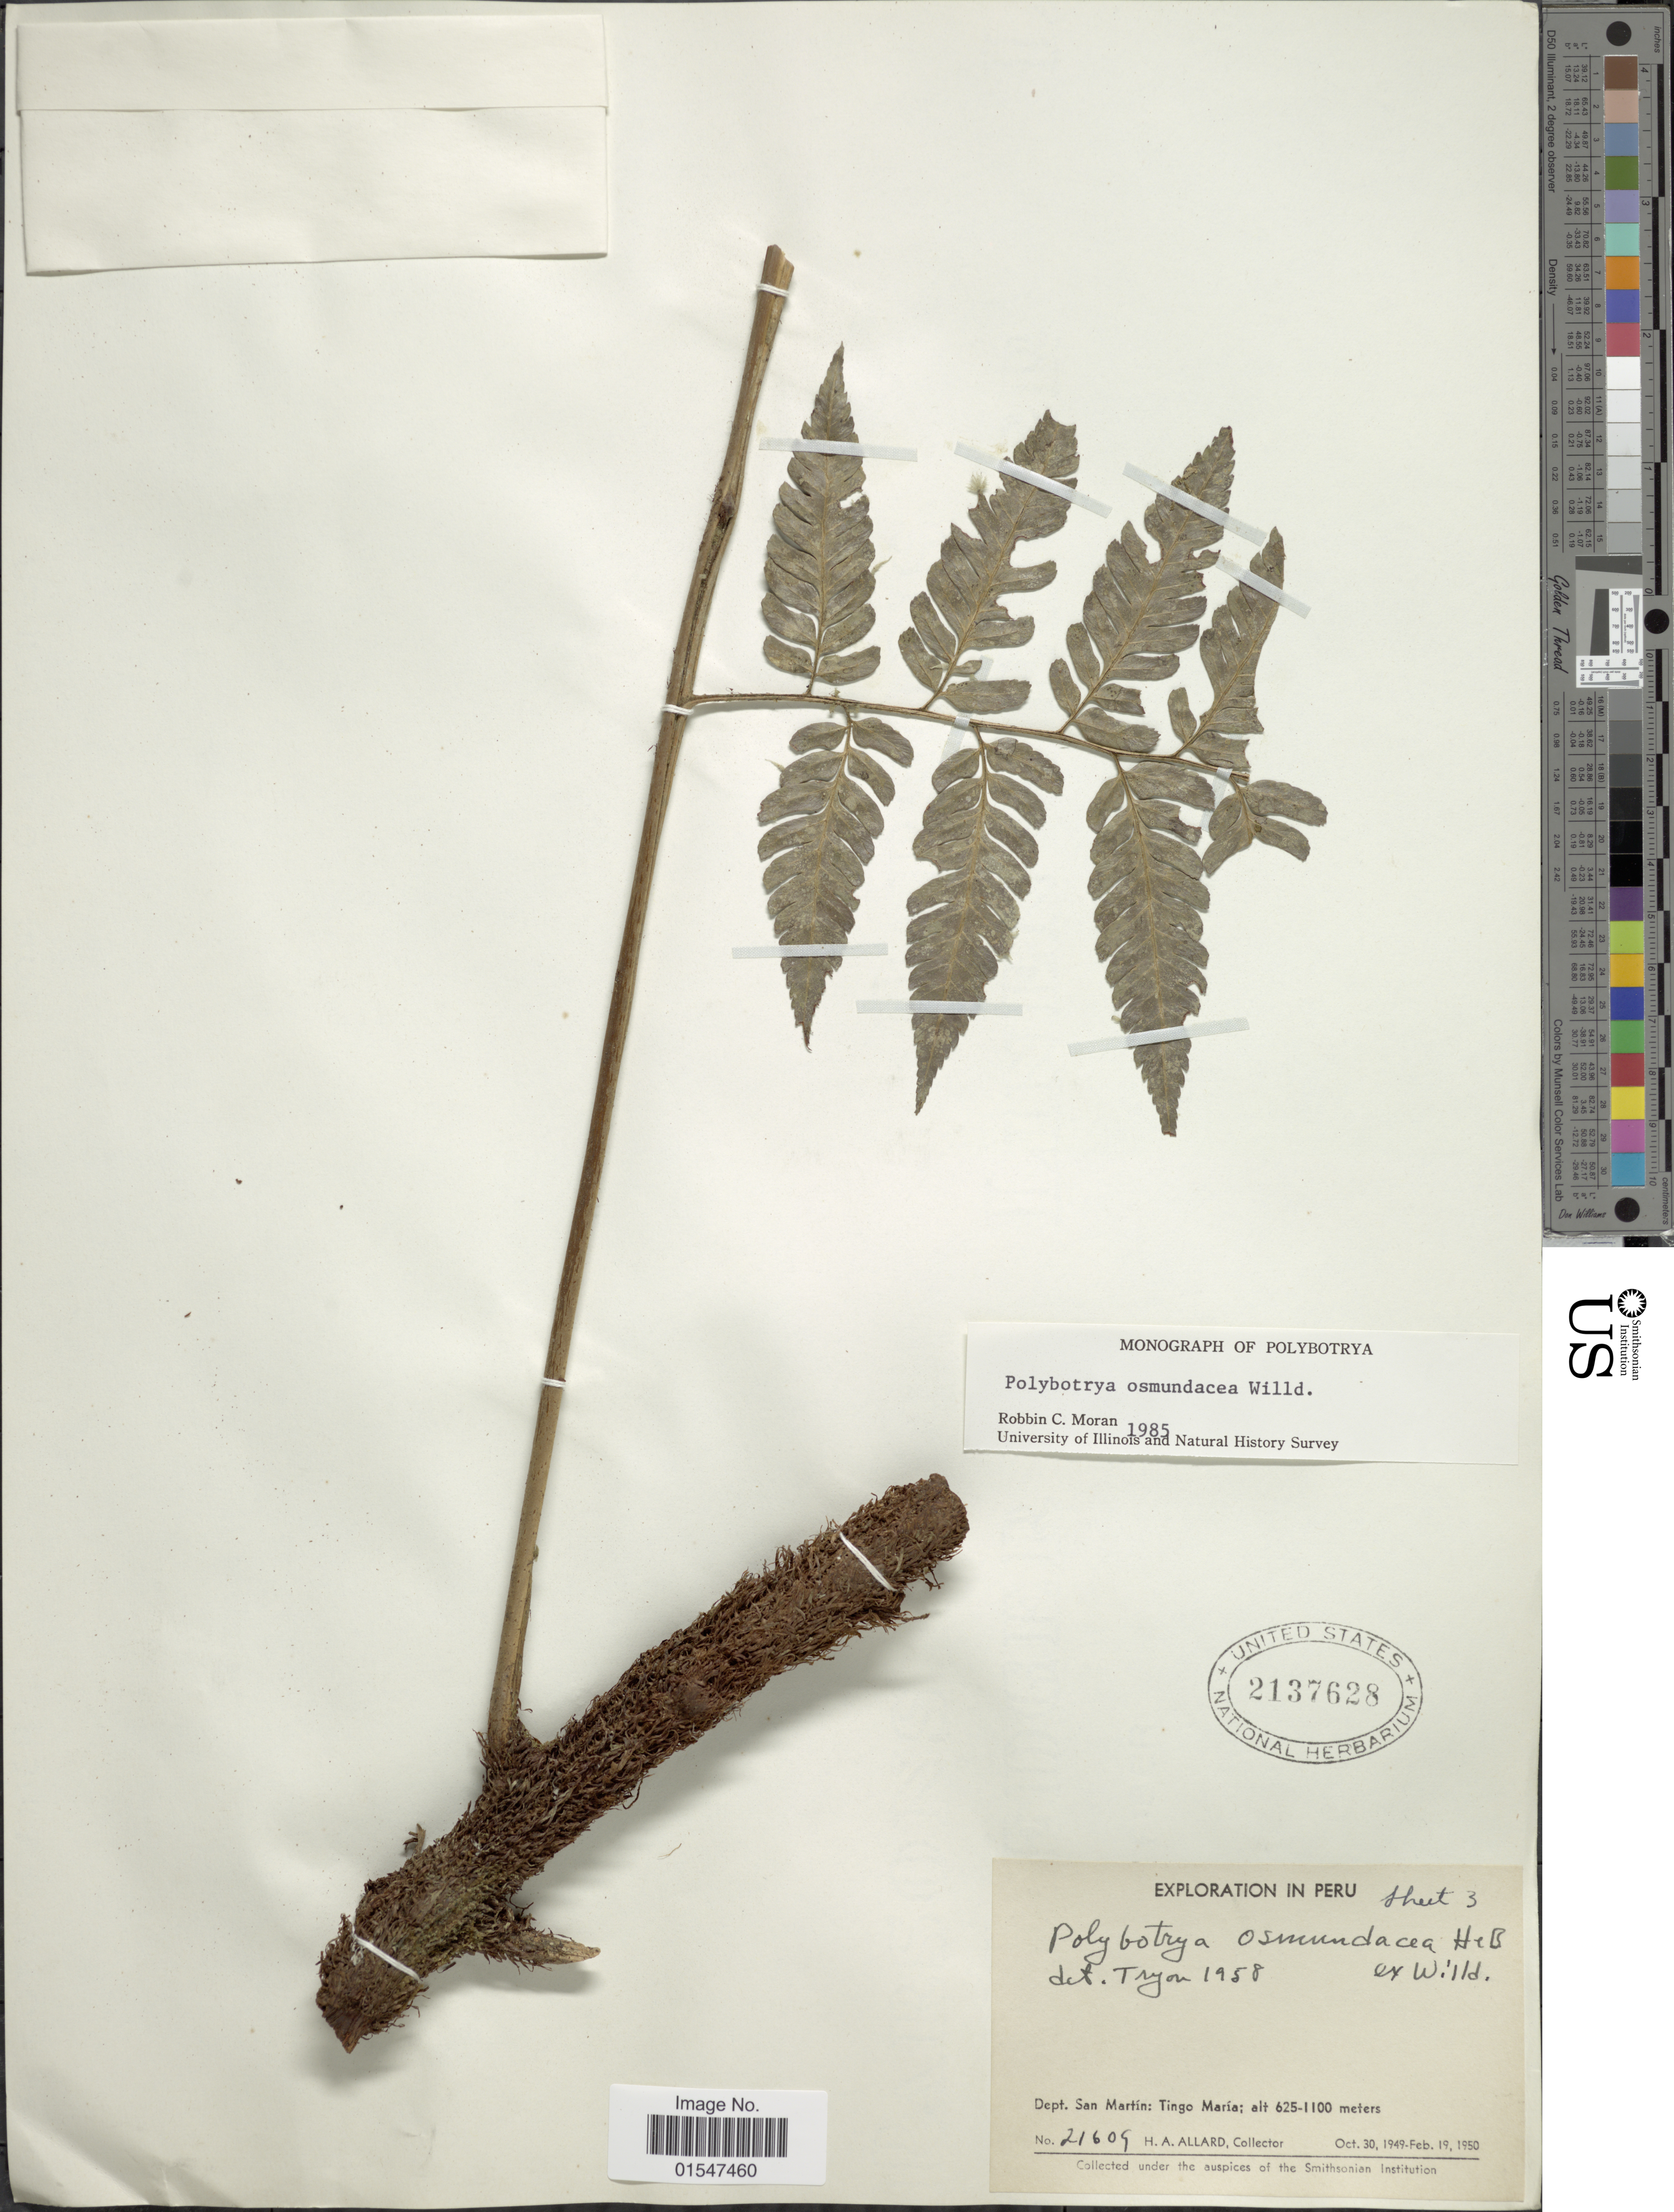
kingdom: Plantae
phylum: Tracheophyta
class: Polypodiopsida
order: Polypodiales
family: Dryopteridaceae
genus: Polybotrya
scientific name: Polybotrya osmundacea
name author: Humb. & Bonpl. ex Willd.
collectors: H. A. Allard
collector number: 21609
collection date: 1949-10-30/1950-02-19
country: Peru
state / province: San Martín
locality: Tingo María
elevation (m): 625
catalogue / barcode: US 2137628